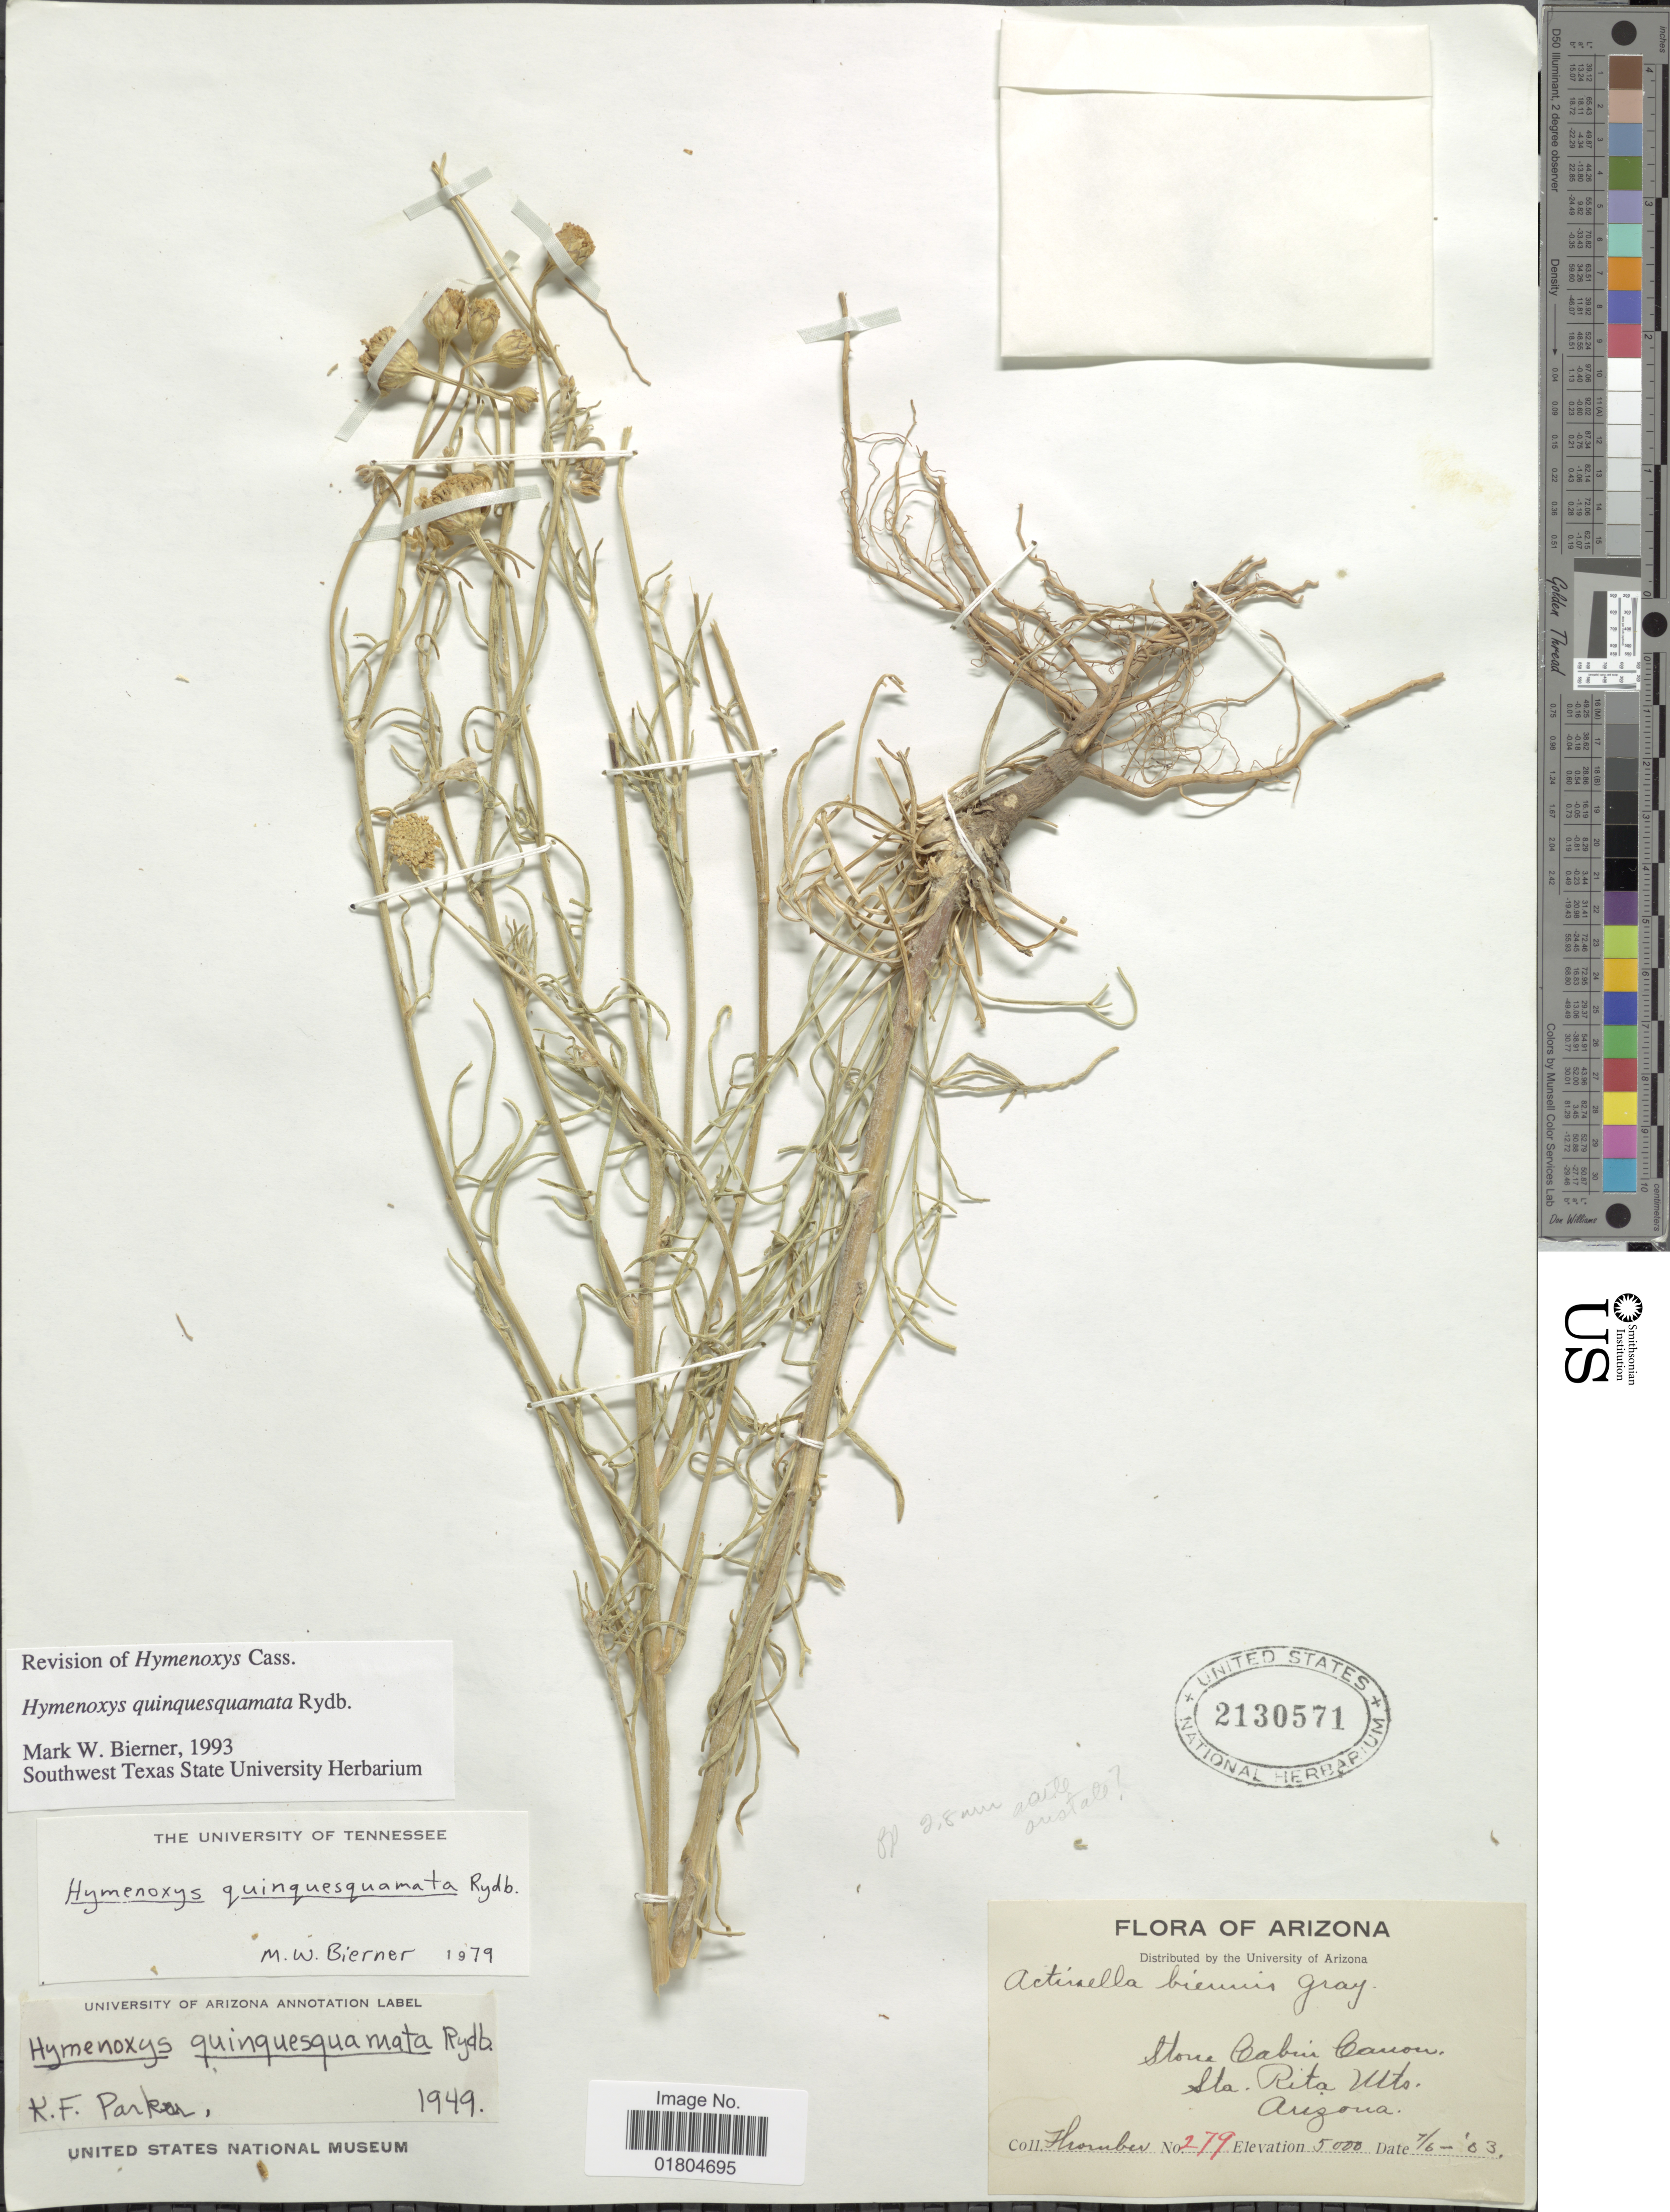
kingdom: Plantae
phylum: Tracheophyta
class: Magnoliopsida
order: Asterales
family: Asteraceae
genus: Hymenoxys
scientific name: Hymenoxys quinquesquamata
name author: Rydb.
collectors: -. Thornber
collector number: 279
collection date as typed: Transcribed d/m/y: 6/7/03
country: United States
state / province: Arizona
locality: Stone Cabin Canon, Sta. Rita Mts.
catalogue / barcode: US 2130571